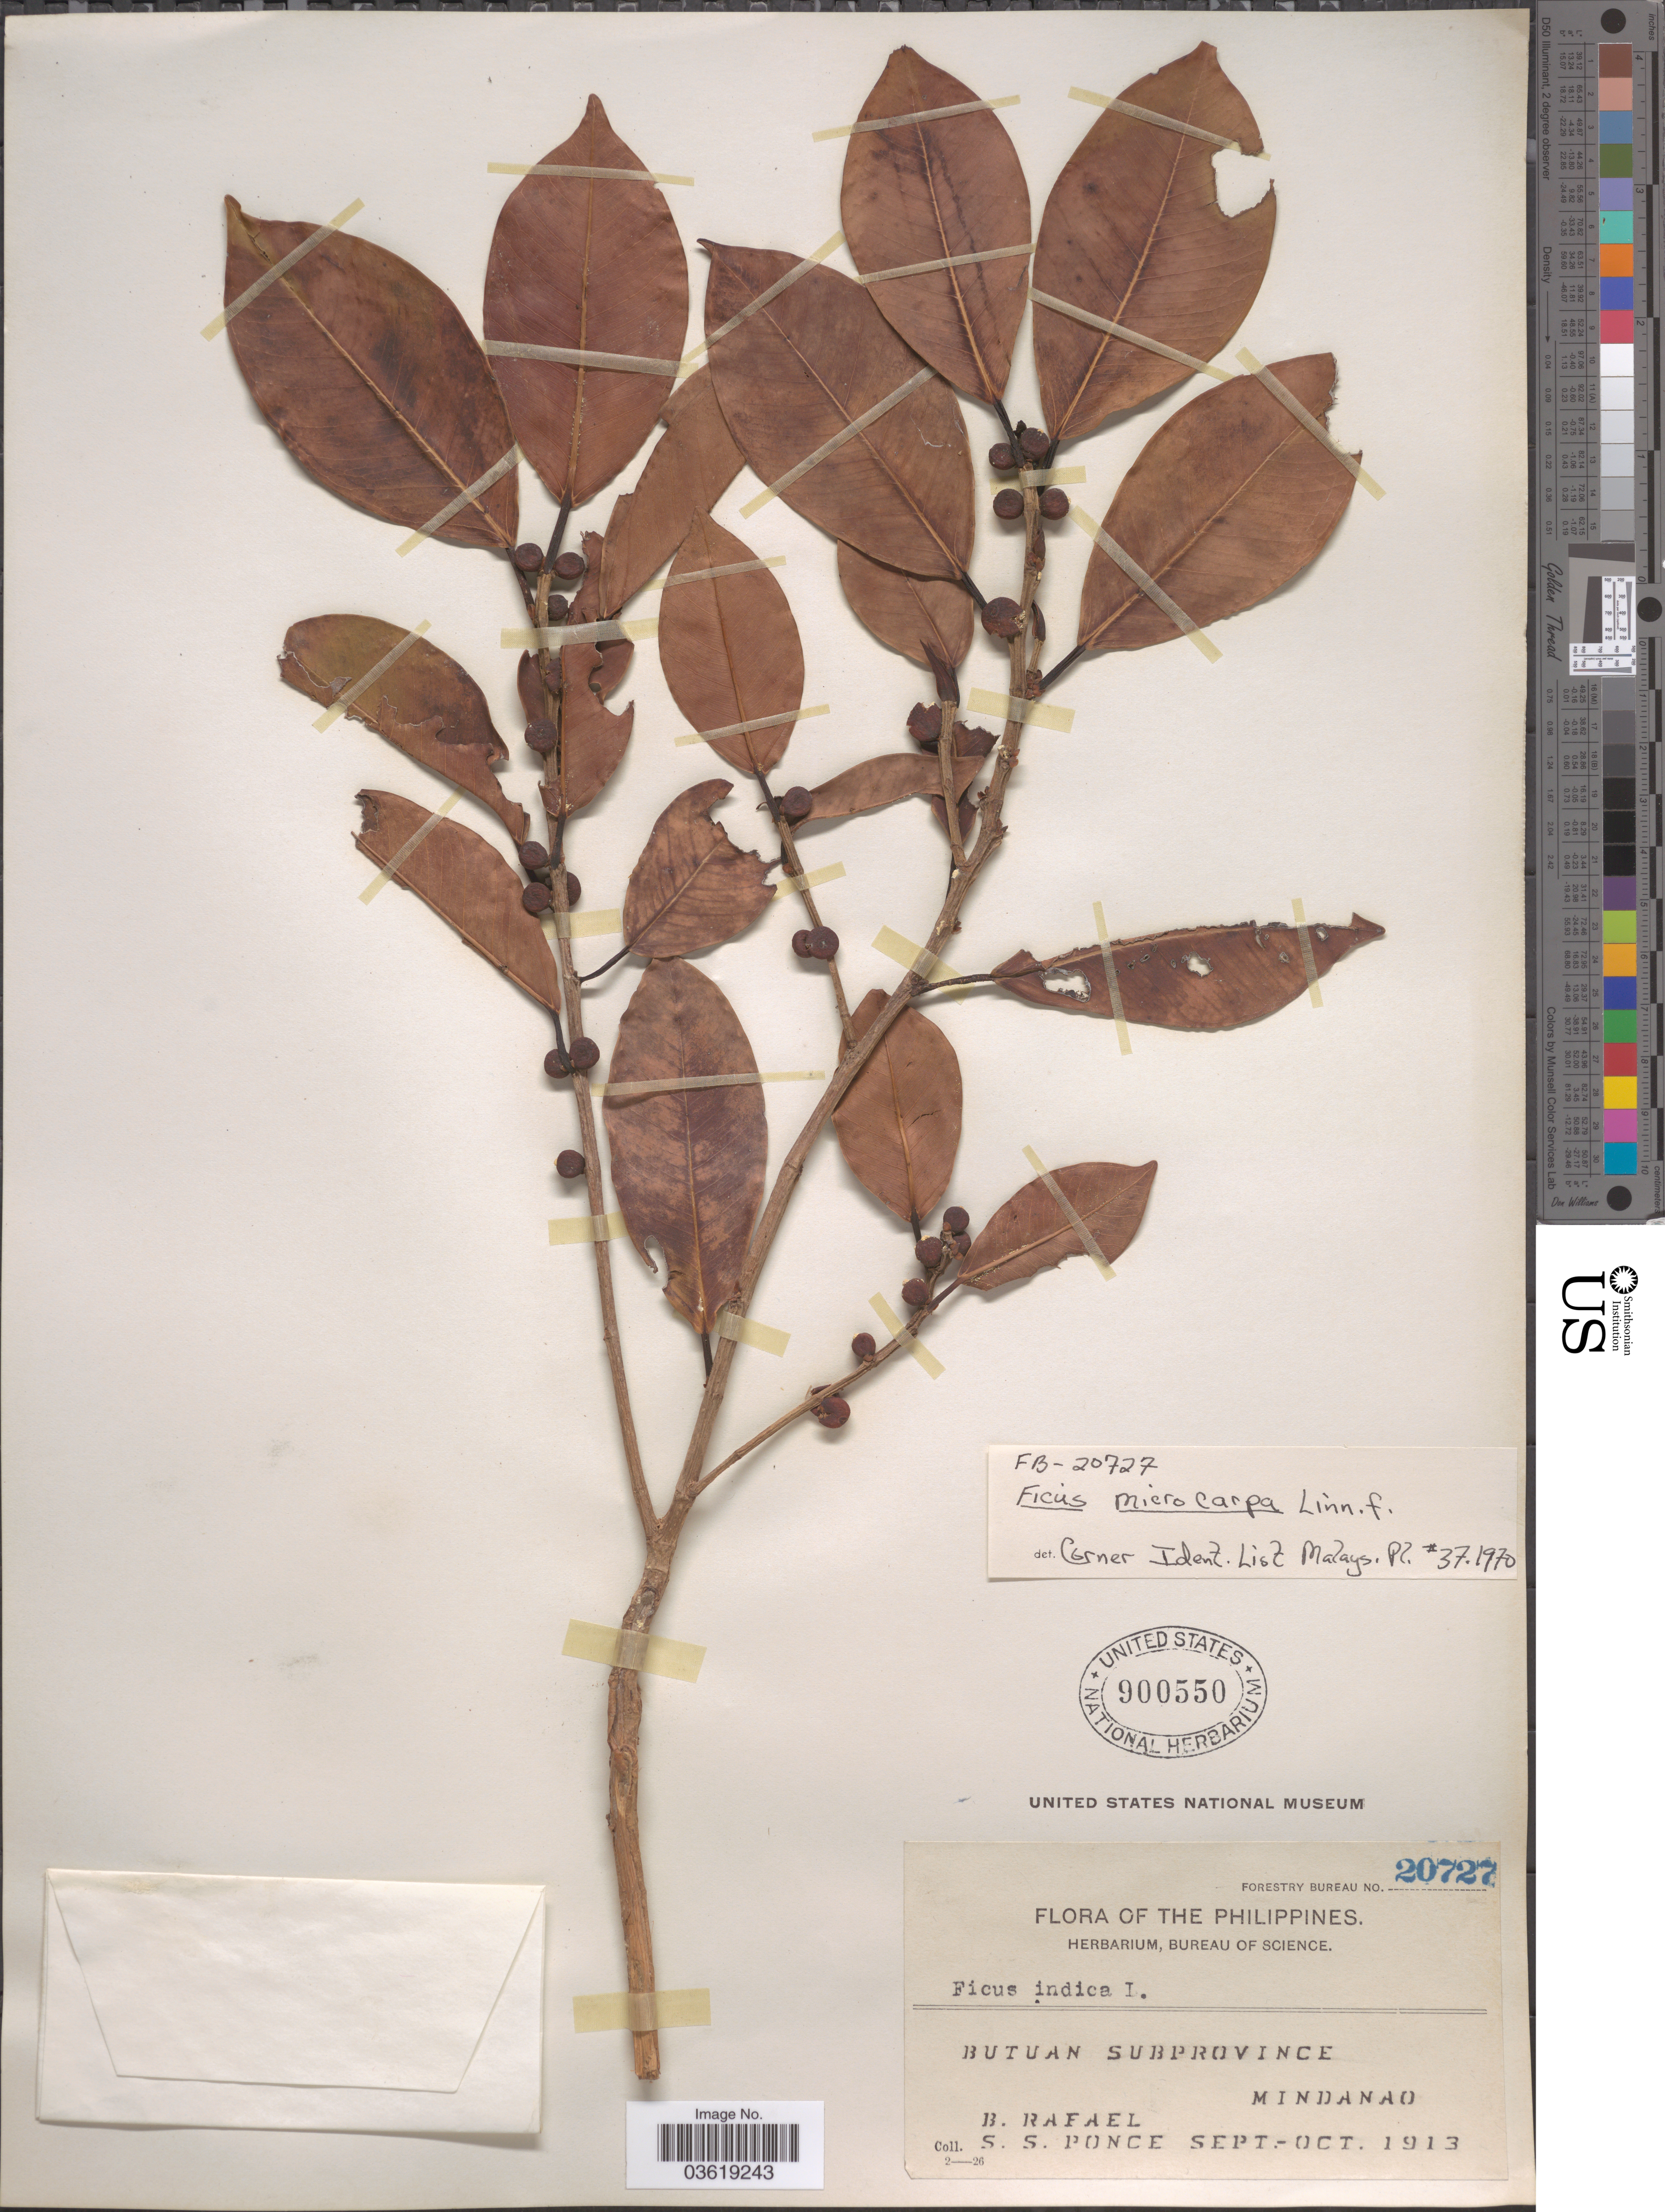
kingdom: Plantae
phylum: Tracheophyta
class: Magnoliopsida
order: Rosales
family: Moraceae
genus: Ficus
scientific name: Ficus microcarpa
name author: L. f.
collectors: B. Rafael & S. Ponce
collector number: Forestry Bureau 20727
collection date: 1913-09/1913-10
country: Philippines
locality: Butuan Subprovince, Mindanao.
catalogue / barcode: US 900550